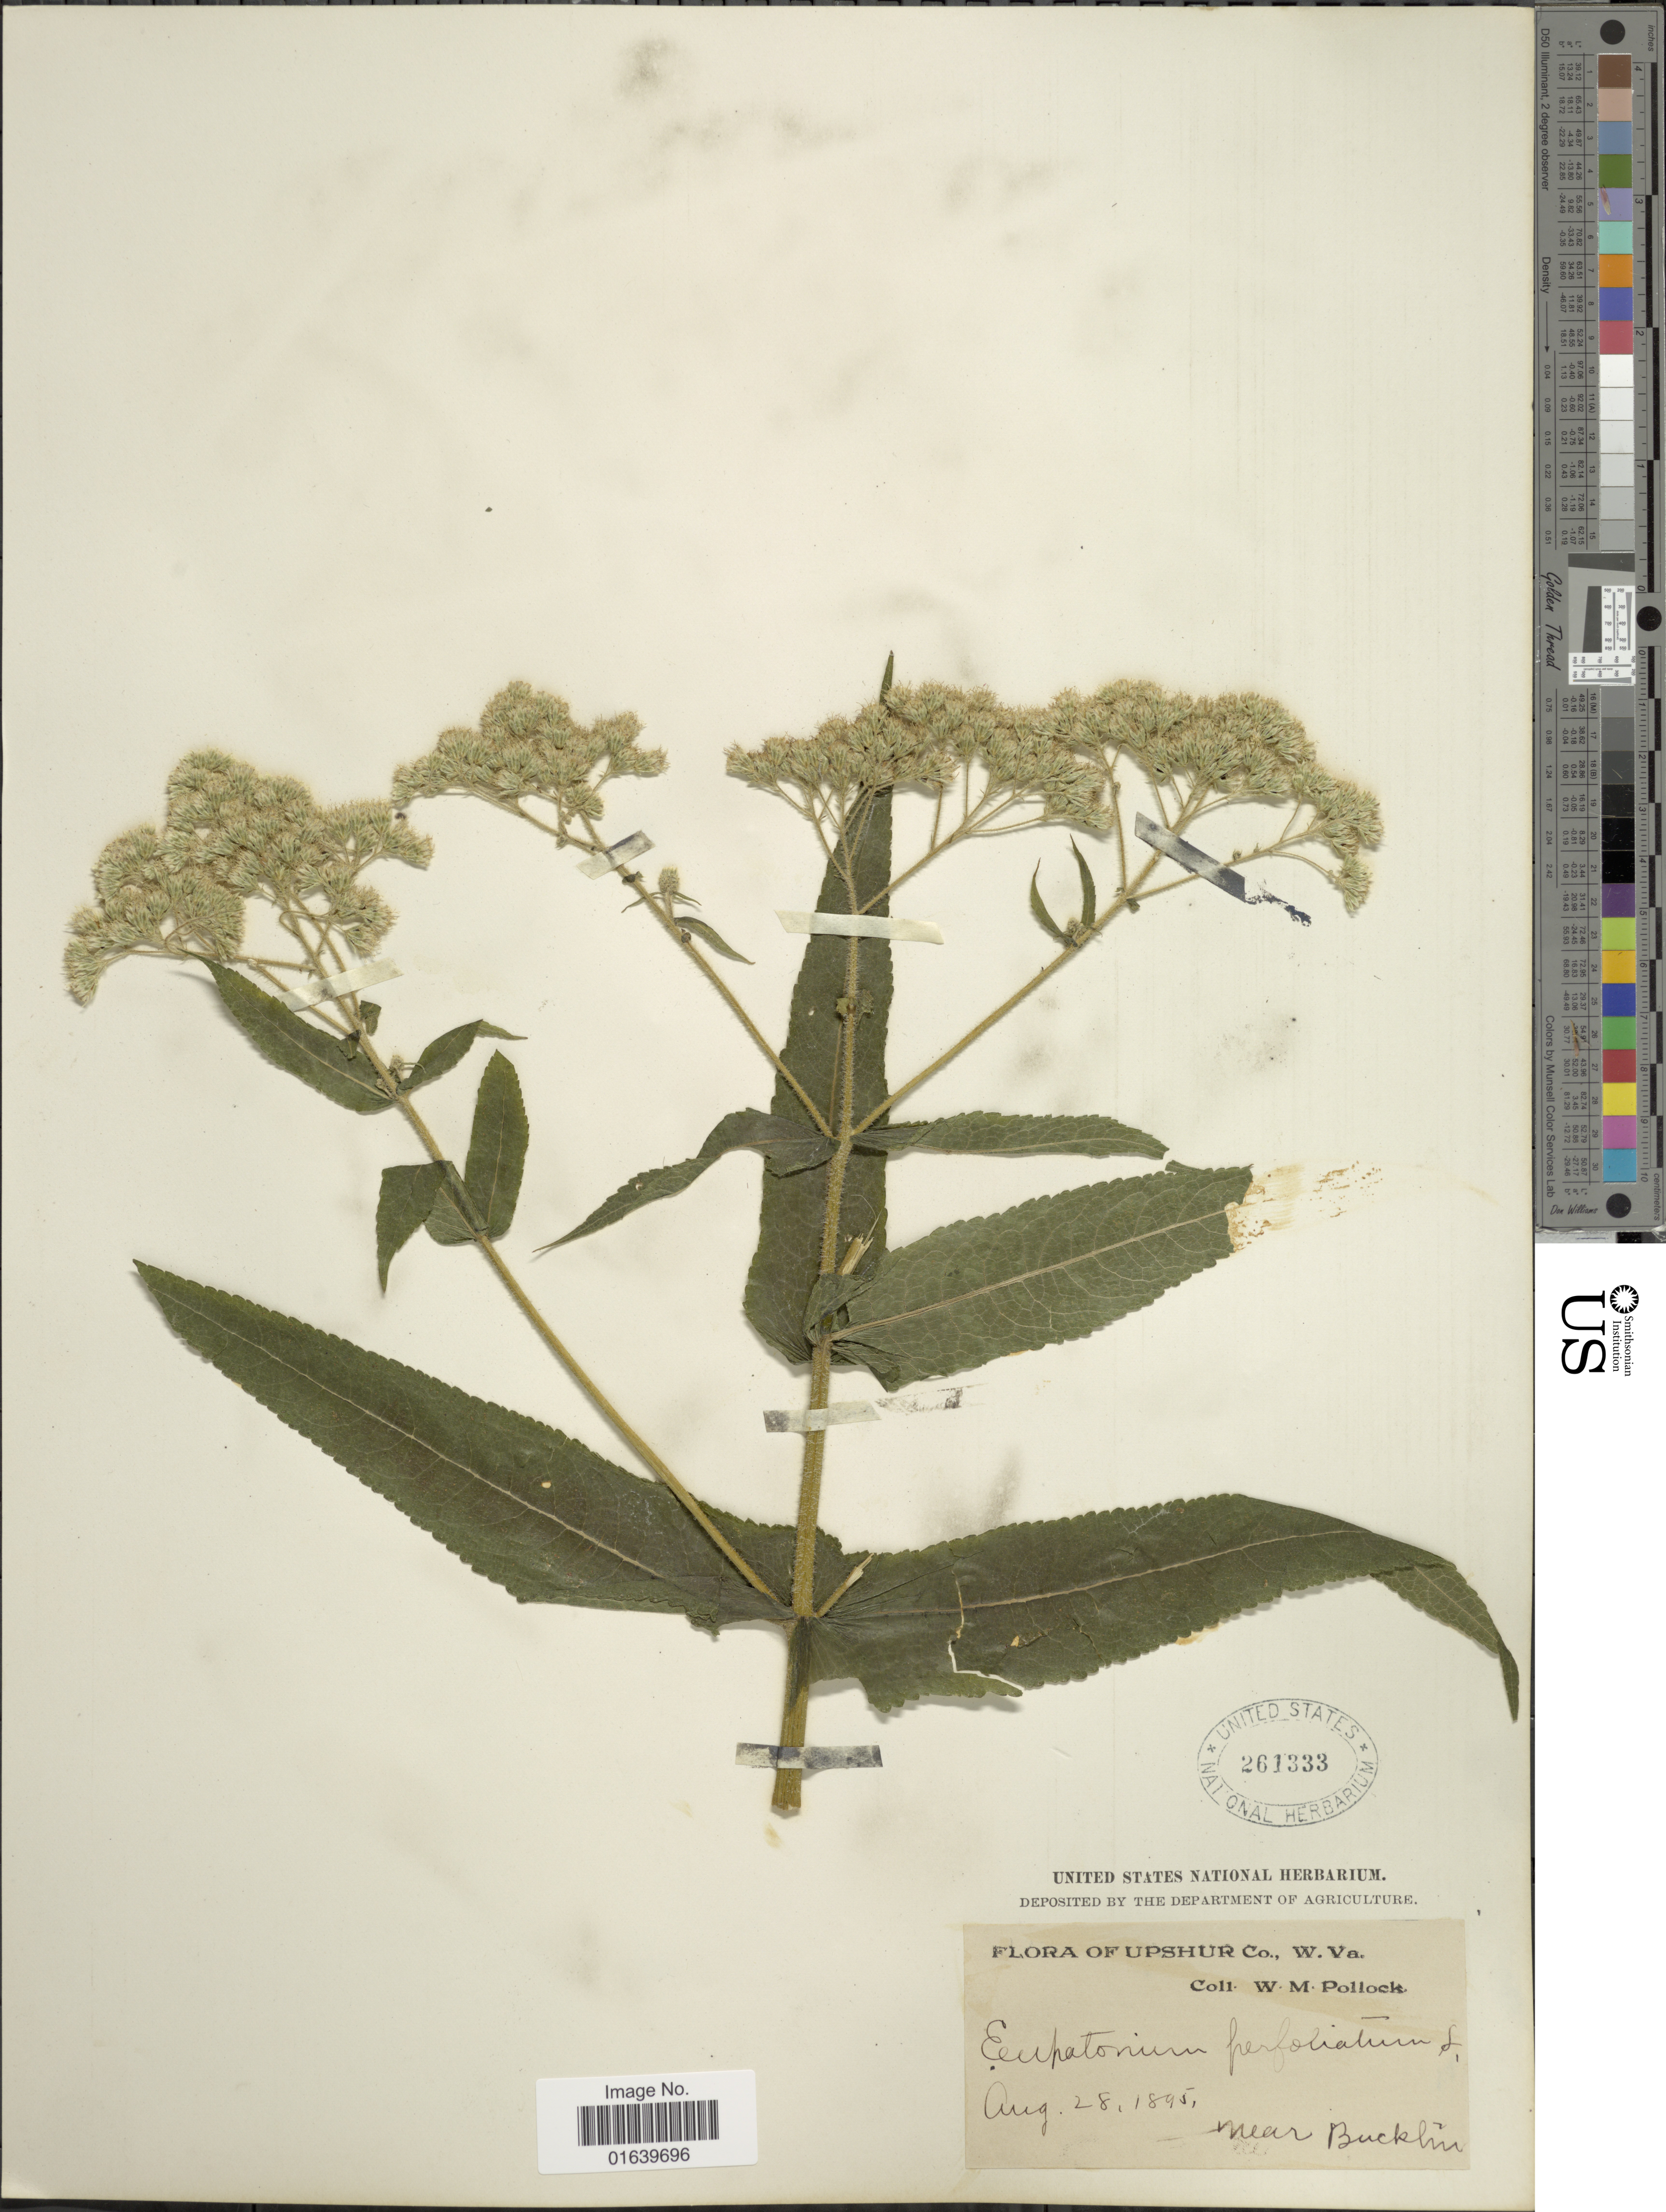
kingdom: Plantae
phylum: Tracheophyta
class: Magnoliopsida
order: Asterales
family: Asteraceae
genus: Eupatorium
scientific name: Eupatorium perfoliatum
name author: L.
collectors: W. M. Pollock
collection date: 1895-08-08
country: United States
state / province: West Virginia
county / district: Upshur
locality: Near Bucklin.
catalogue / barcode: US 261333